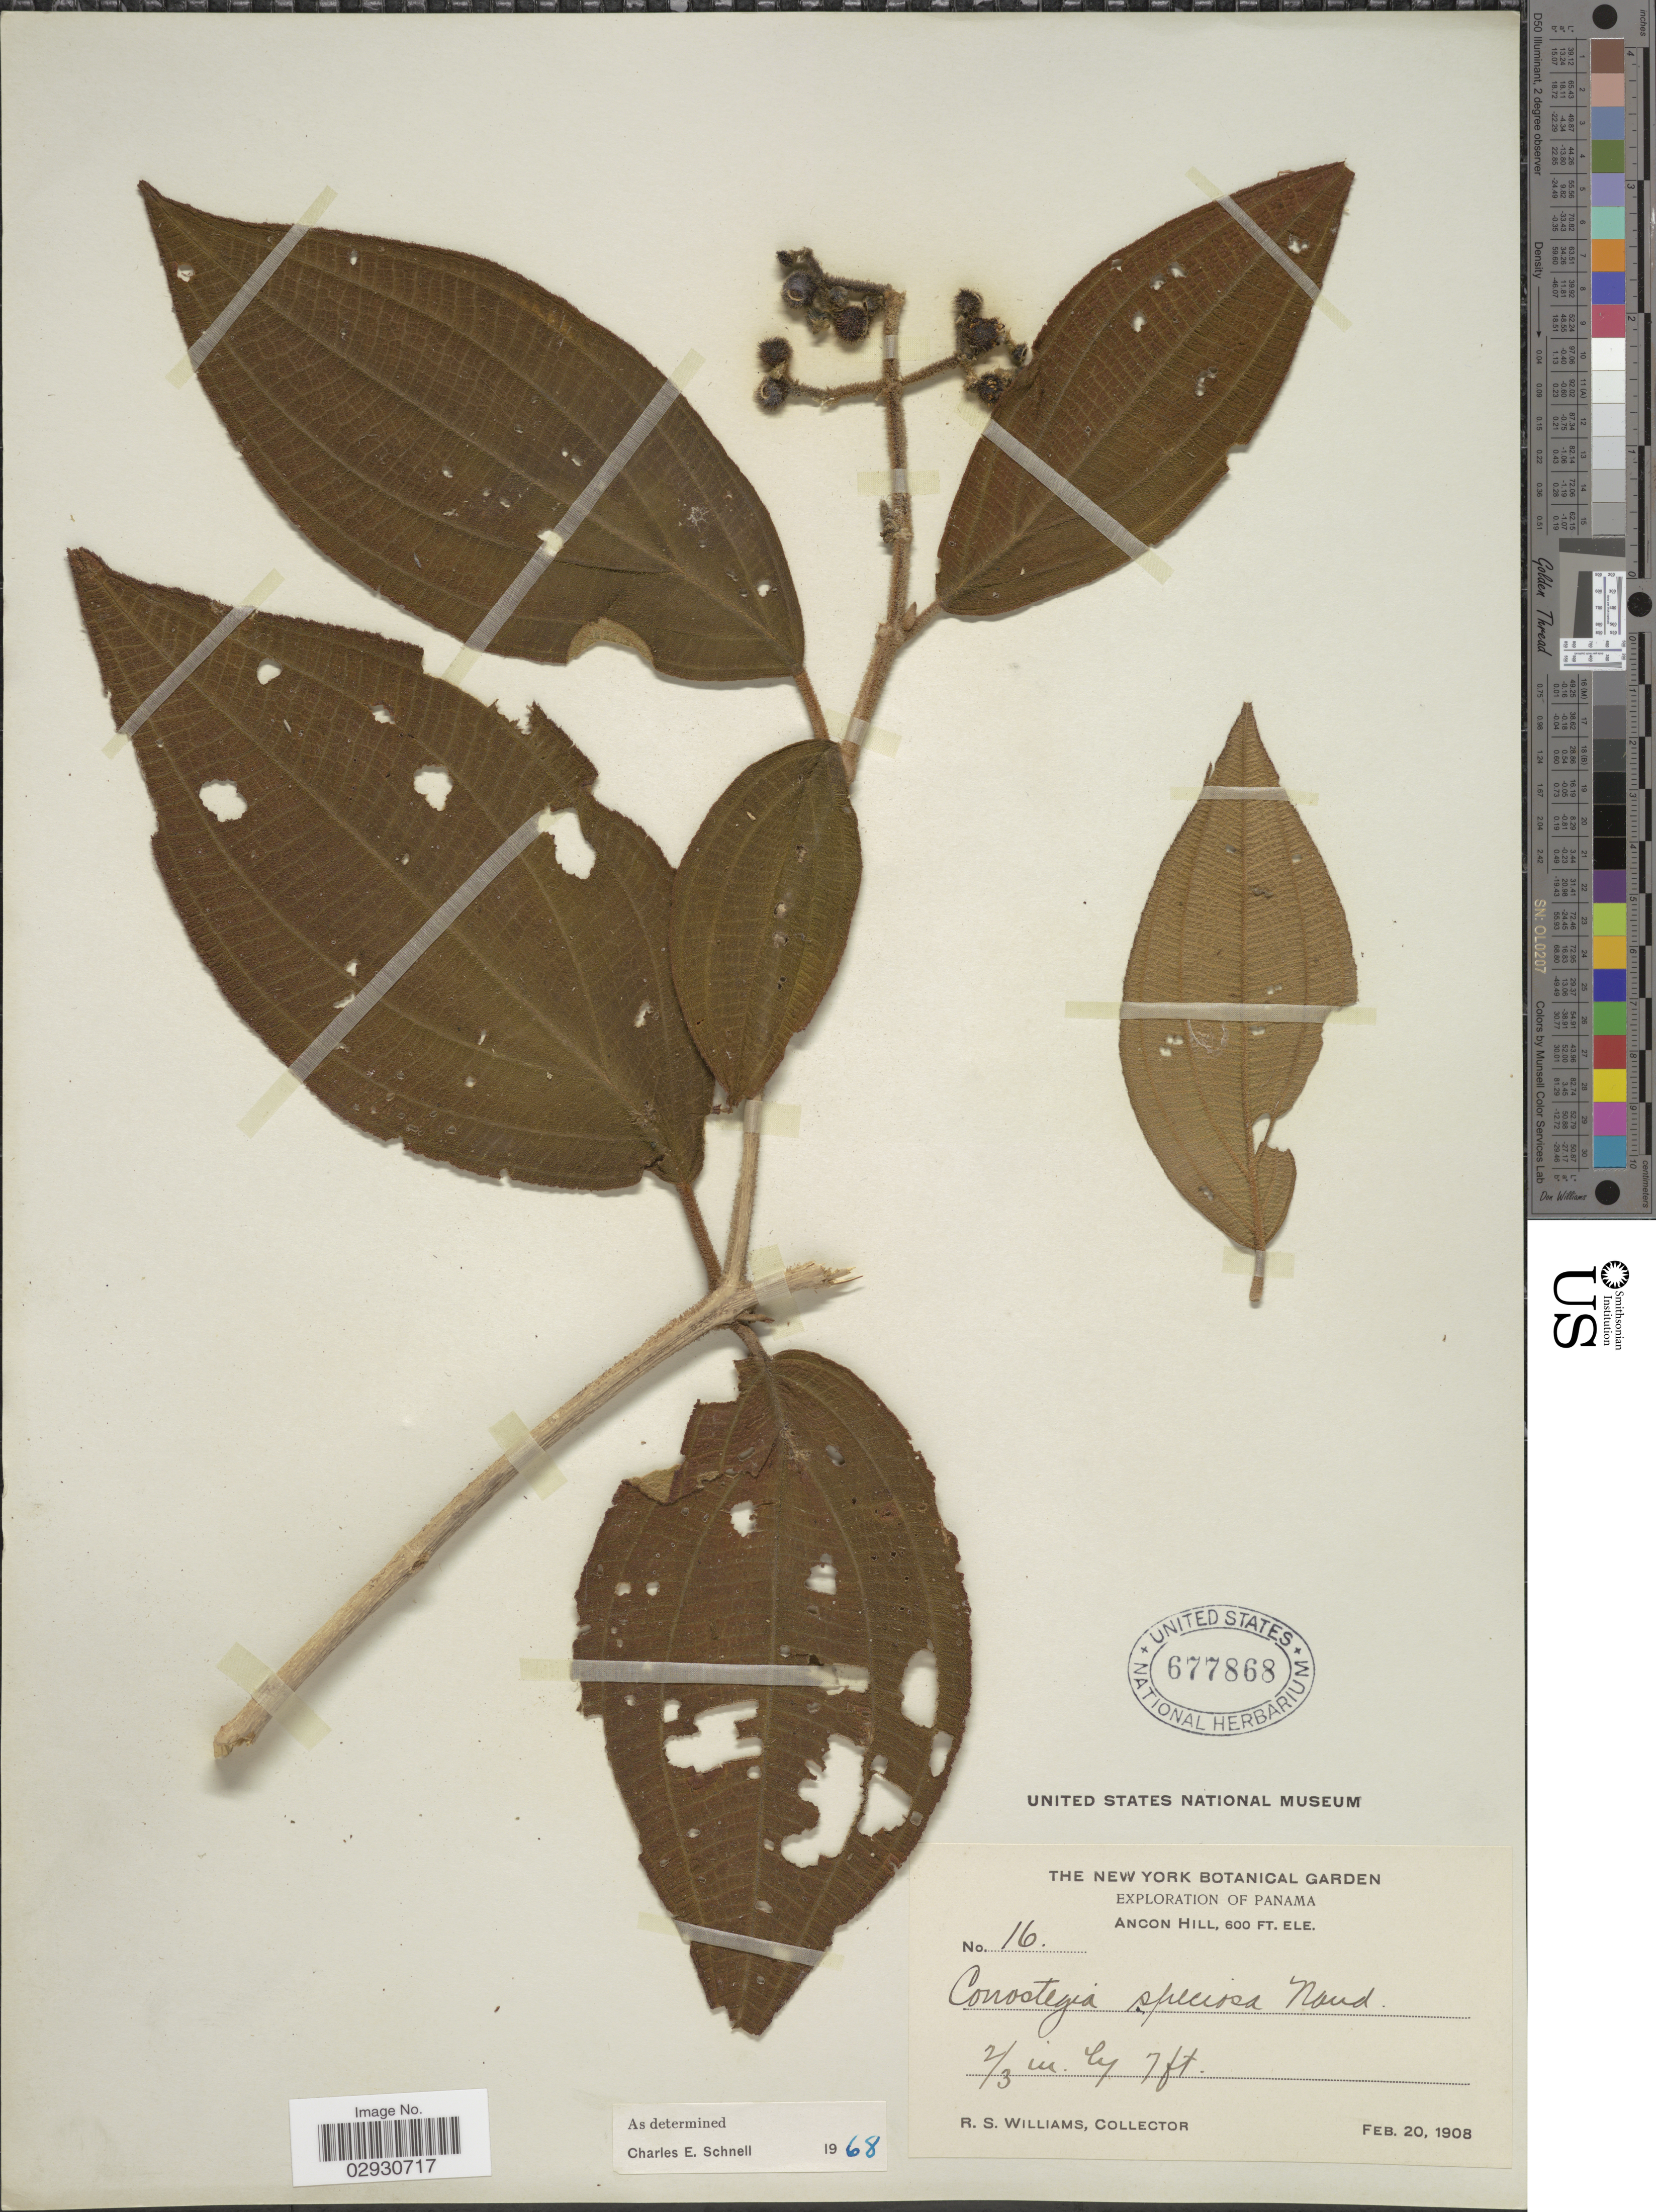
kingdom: Plantae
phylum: Tracheophyta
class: Magnoliopsida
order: Myrtales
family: Melastomataceae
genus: Conostegia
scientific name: Conostegia speciosa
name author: Naudin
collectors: R. S. Williams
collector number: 16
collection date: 1908-02-20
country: Panama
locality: Ancon Hill.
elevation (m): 183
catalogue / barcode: US 677868